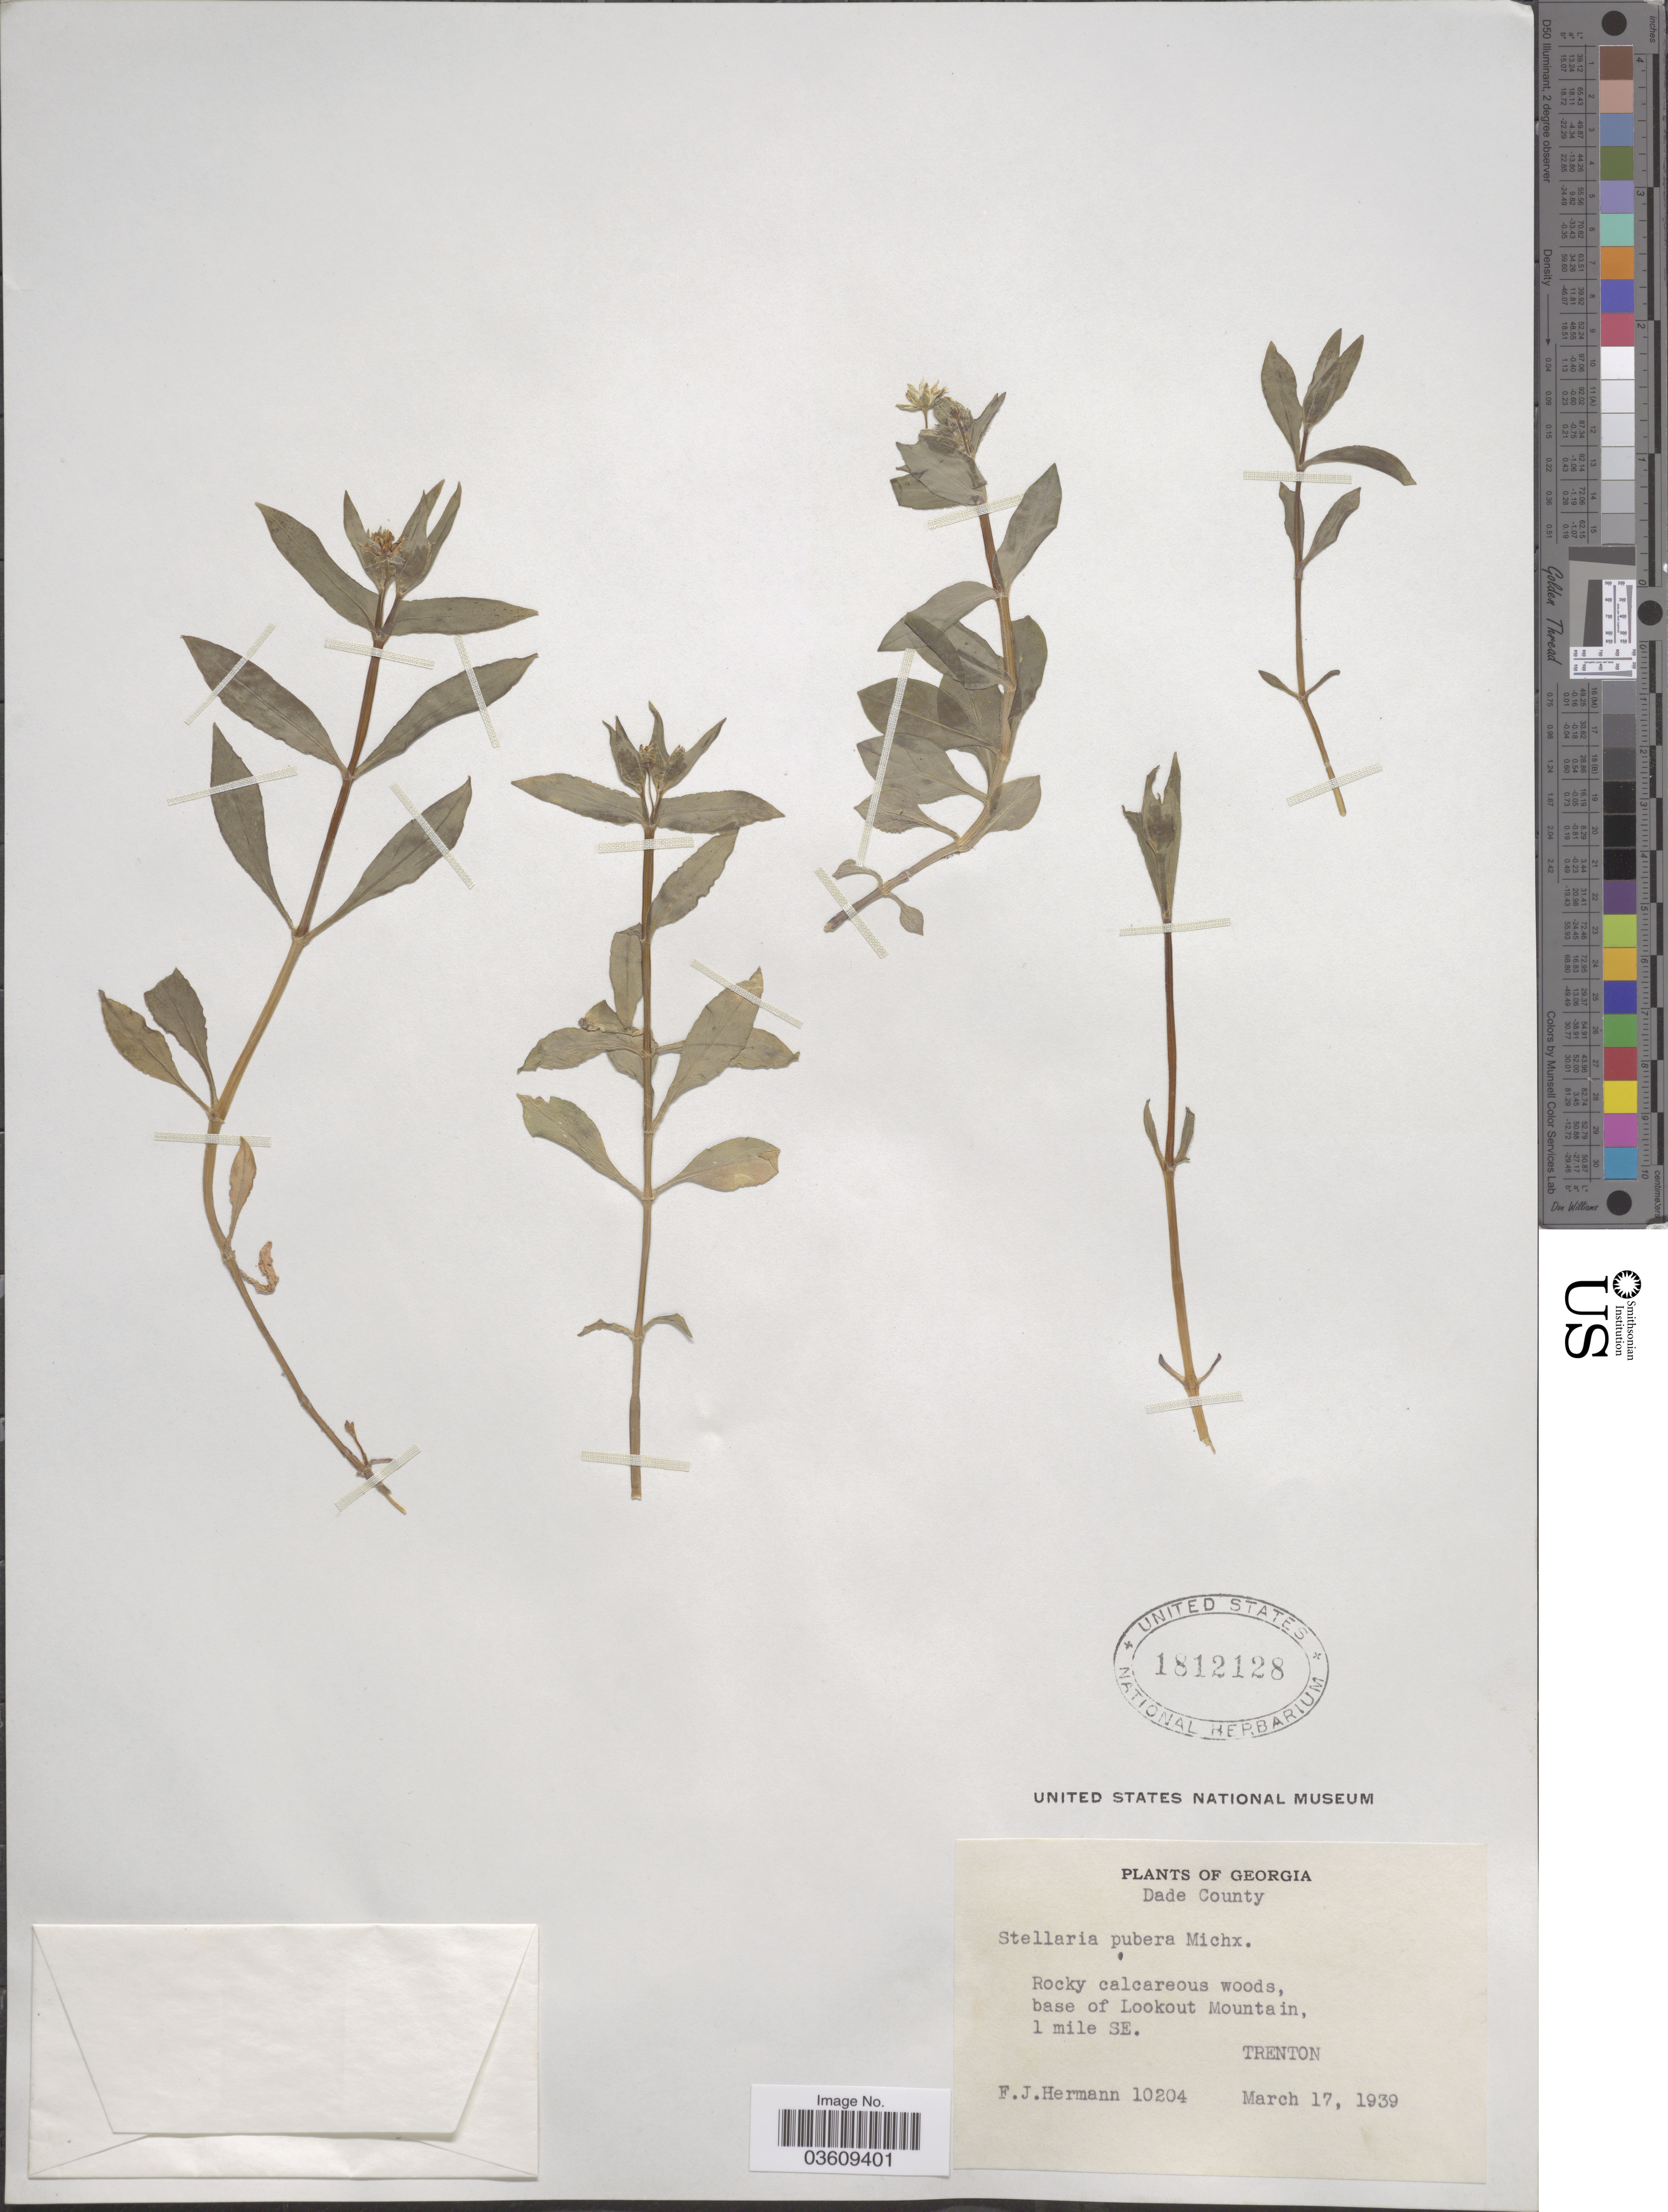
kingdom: Plantae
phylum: Tracheophyta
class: Magnoliopsida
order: Caryophyllales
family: Caryophyllaceae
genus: Stellaria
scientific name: Stellaria pubera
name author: Michx.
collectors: F. J. Hermann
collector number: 10204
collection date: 1939-03-17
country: United States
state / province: Georgia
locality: Dade County. Base of Lookout Mountain, 1 mile SE. Trenton.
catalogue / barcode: US 1812128